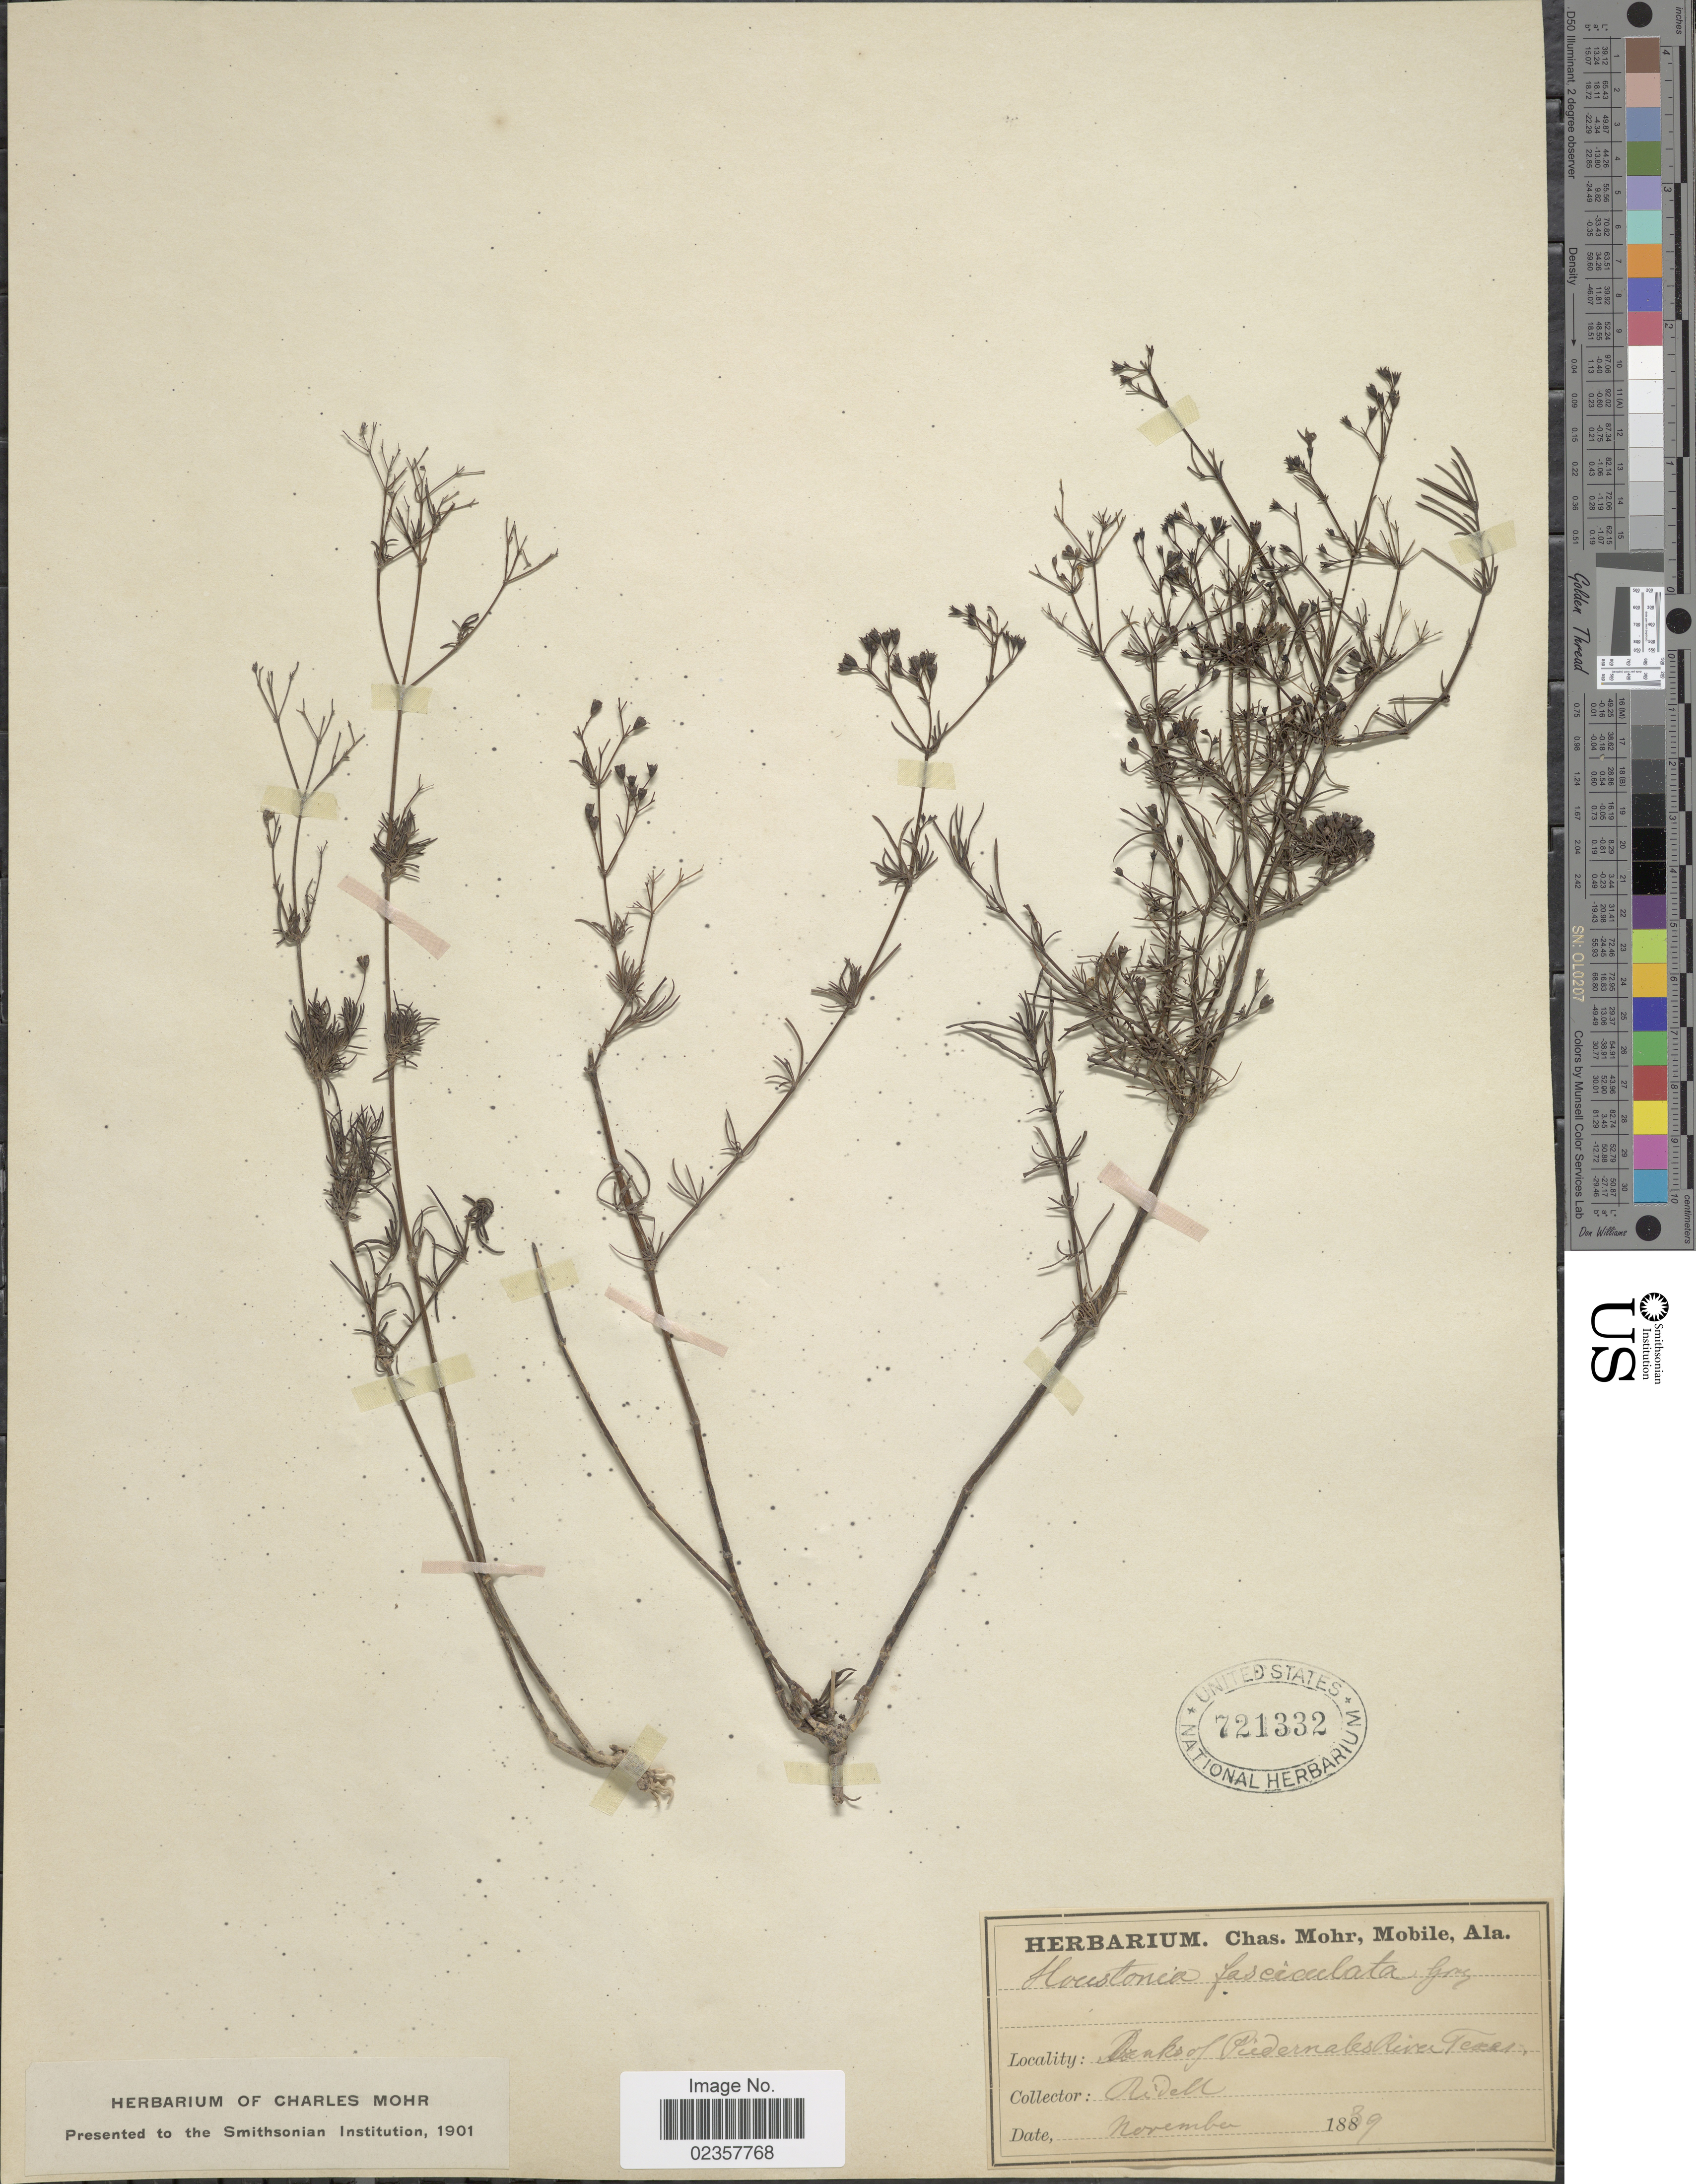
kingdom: Plantae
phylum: Tracheophyta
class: Magnoliopsida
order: Gentianales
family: Rubiaceae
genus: Houstonia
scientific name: Houstonia nigricans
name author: (Lam.) Fernald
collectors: -. Ridell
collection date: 1839-11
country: United States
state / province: Texas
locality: Banks of Piedernales River Texas.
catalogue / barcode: US 721332